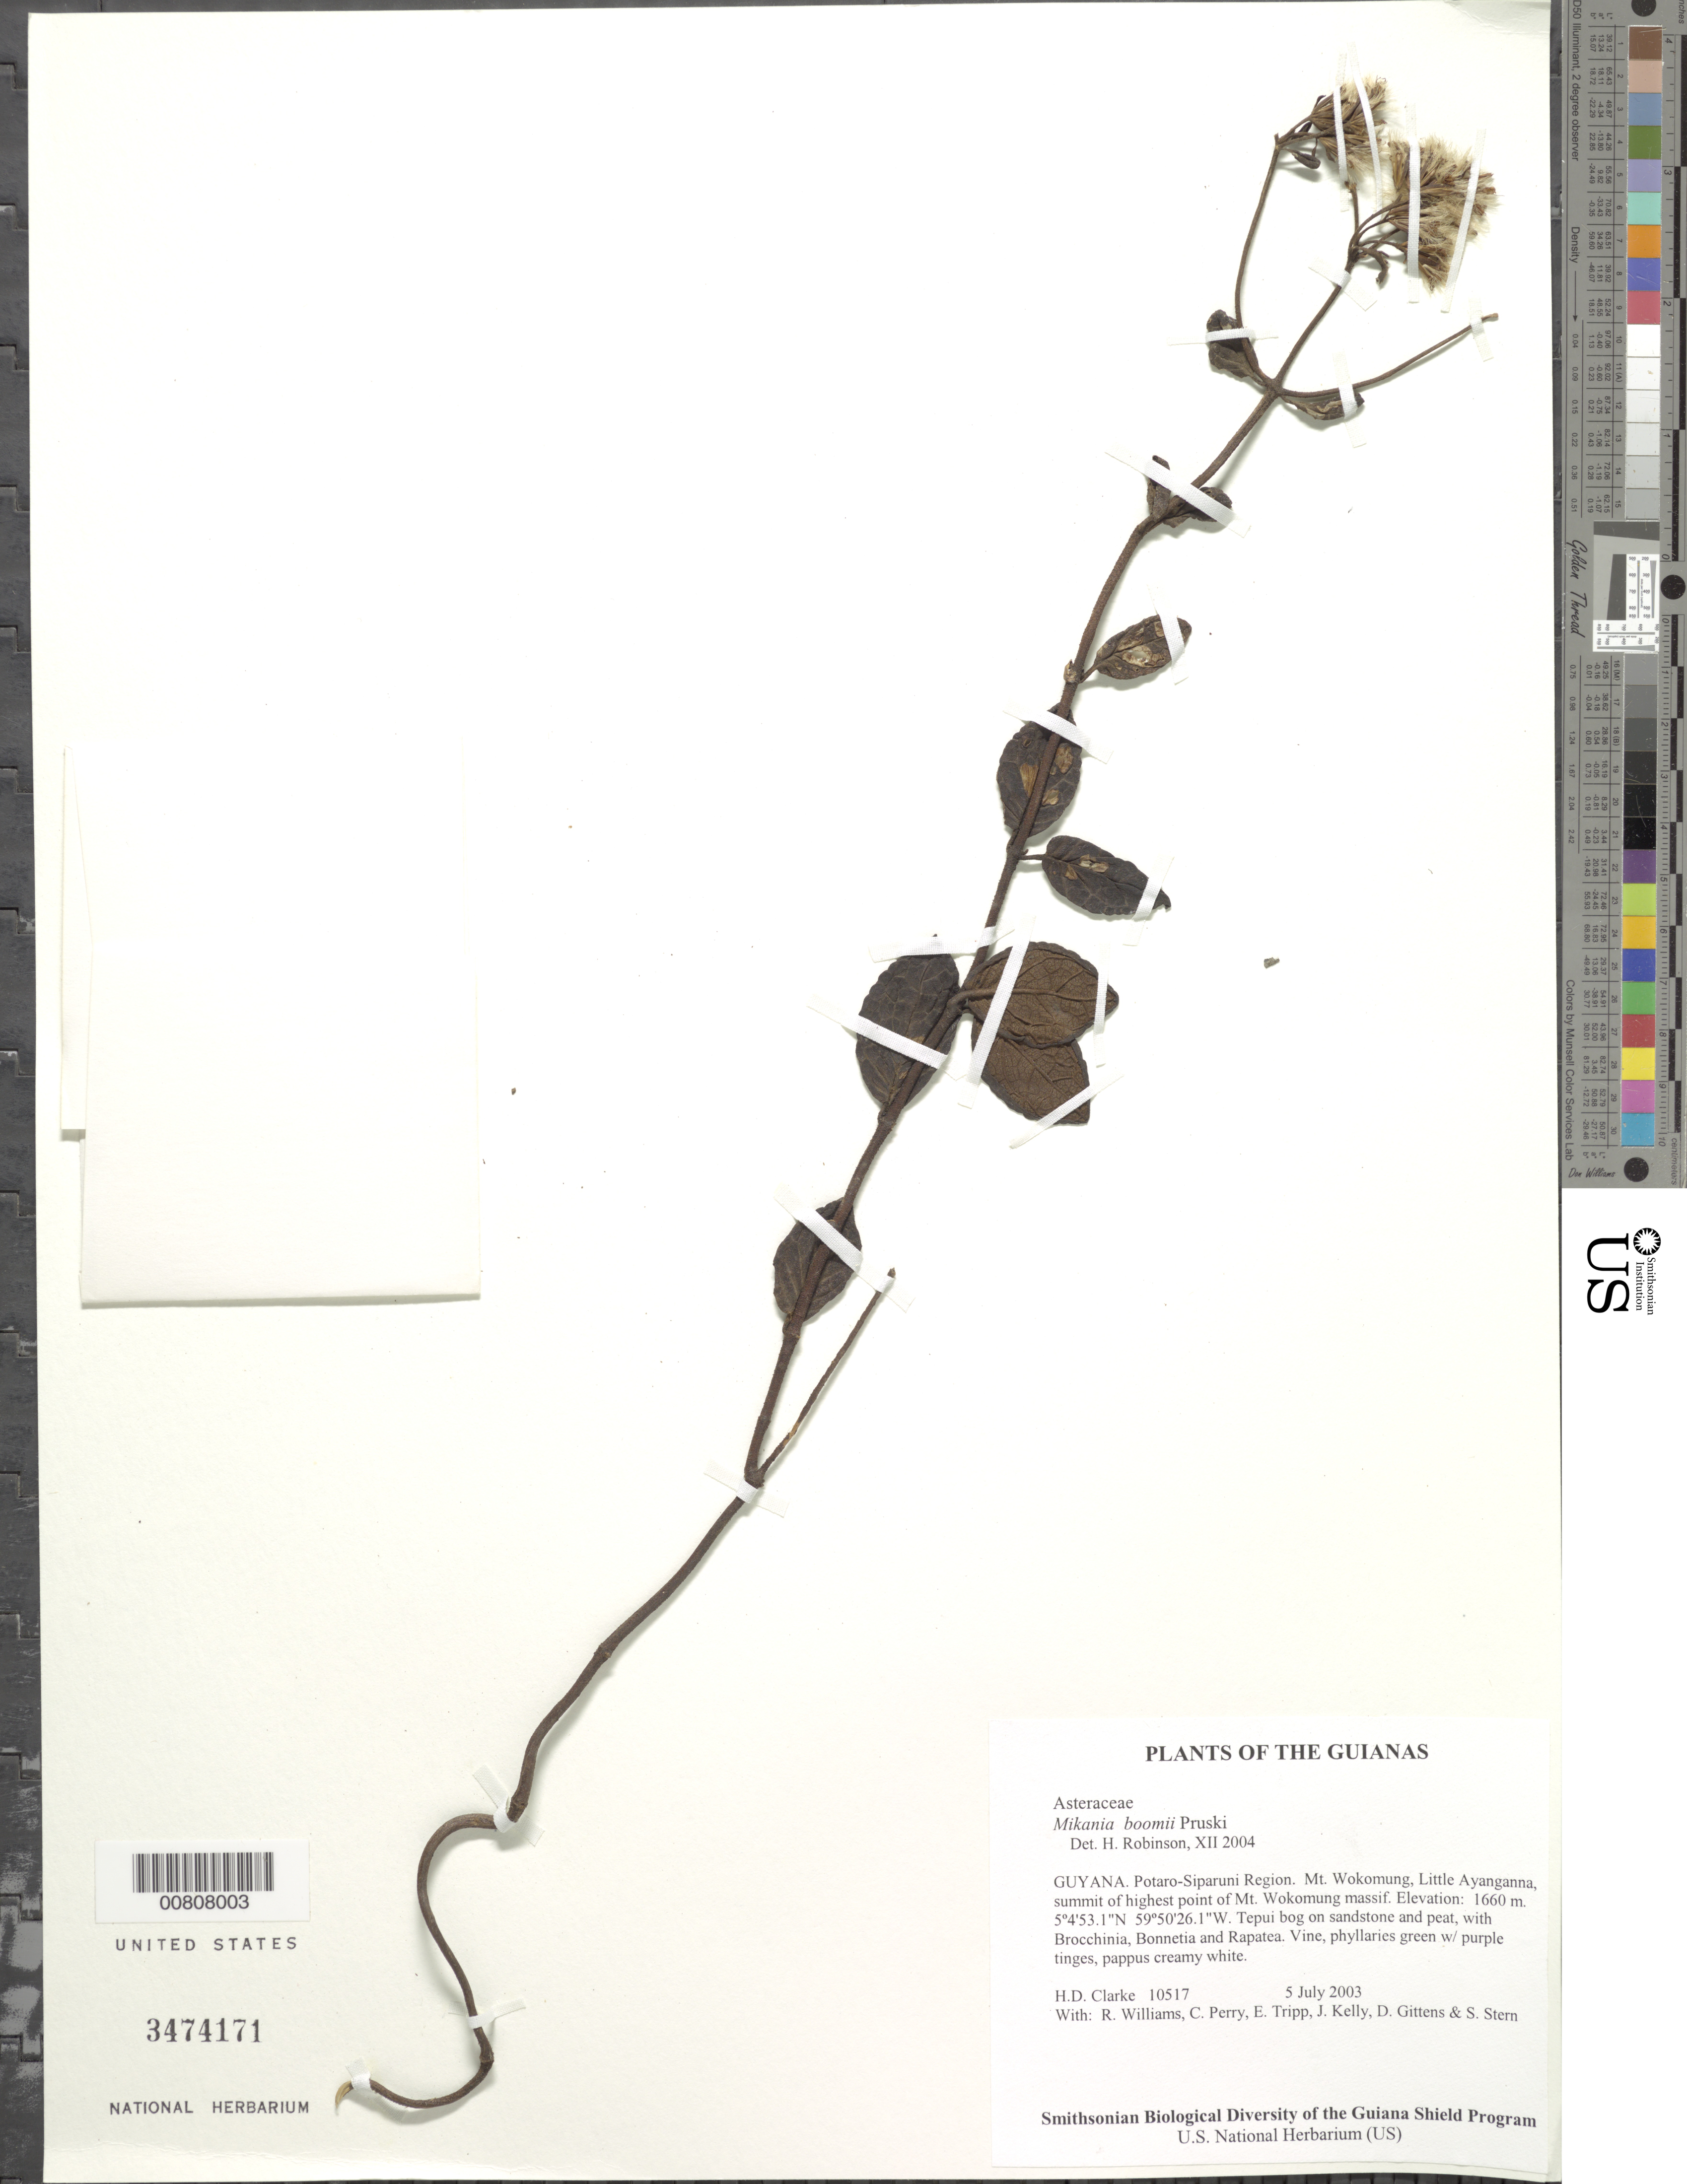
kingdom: Plantae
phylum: Tracheophyta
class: Magnoliopsida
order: Asterales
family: Asteraceae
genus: Mikania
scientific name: Mikania boomii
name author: Pruski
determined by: Robinson, Harold E., (US)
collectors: H. D. Clarke, R. Williams, C. Perry, E. Tripp, J. Kelly, D. Gittens & S. R. Stern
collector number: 10517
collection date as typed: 5 July 2003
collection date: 2003-07-05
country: Guyana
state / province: Potaro-Siparuni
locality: Mt. Wokomung, Little Ayanganna, summit of highest point of Mt. Wokomung massif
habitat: Tepui bog on sandstone and peat, with Brocchinia, Bonnetia and Rapatea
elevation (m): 1660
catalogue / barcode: US 3474171